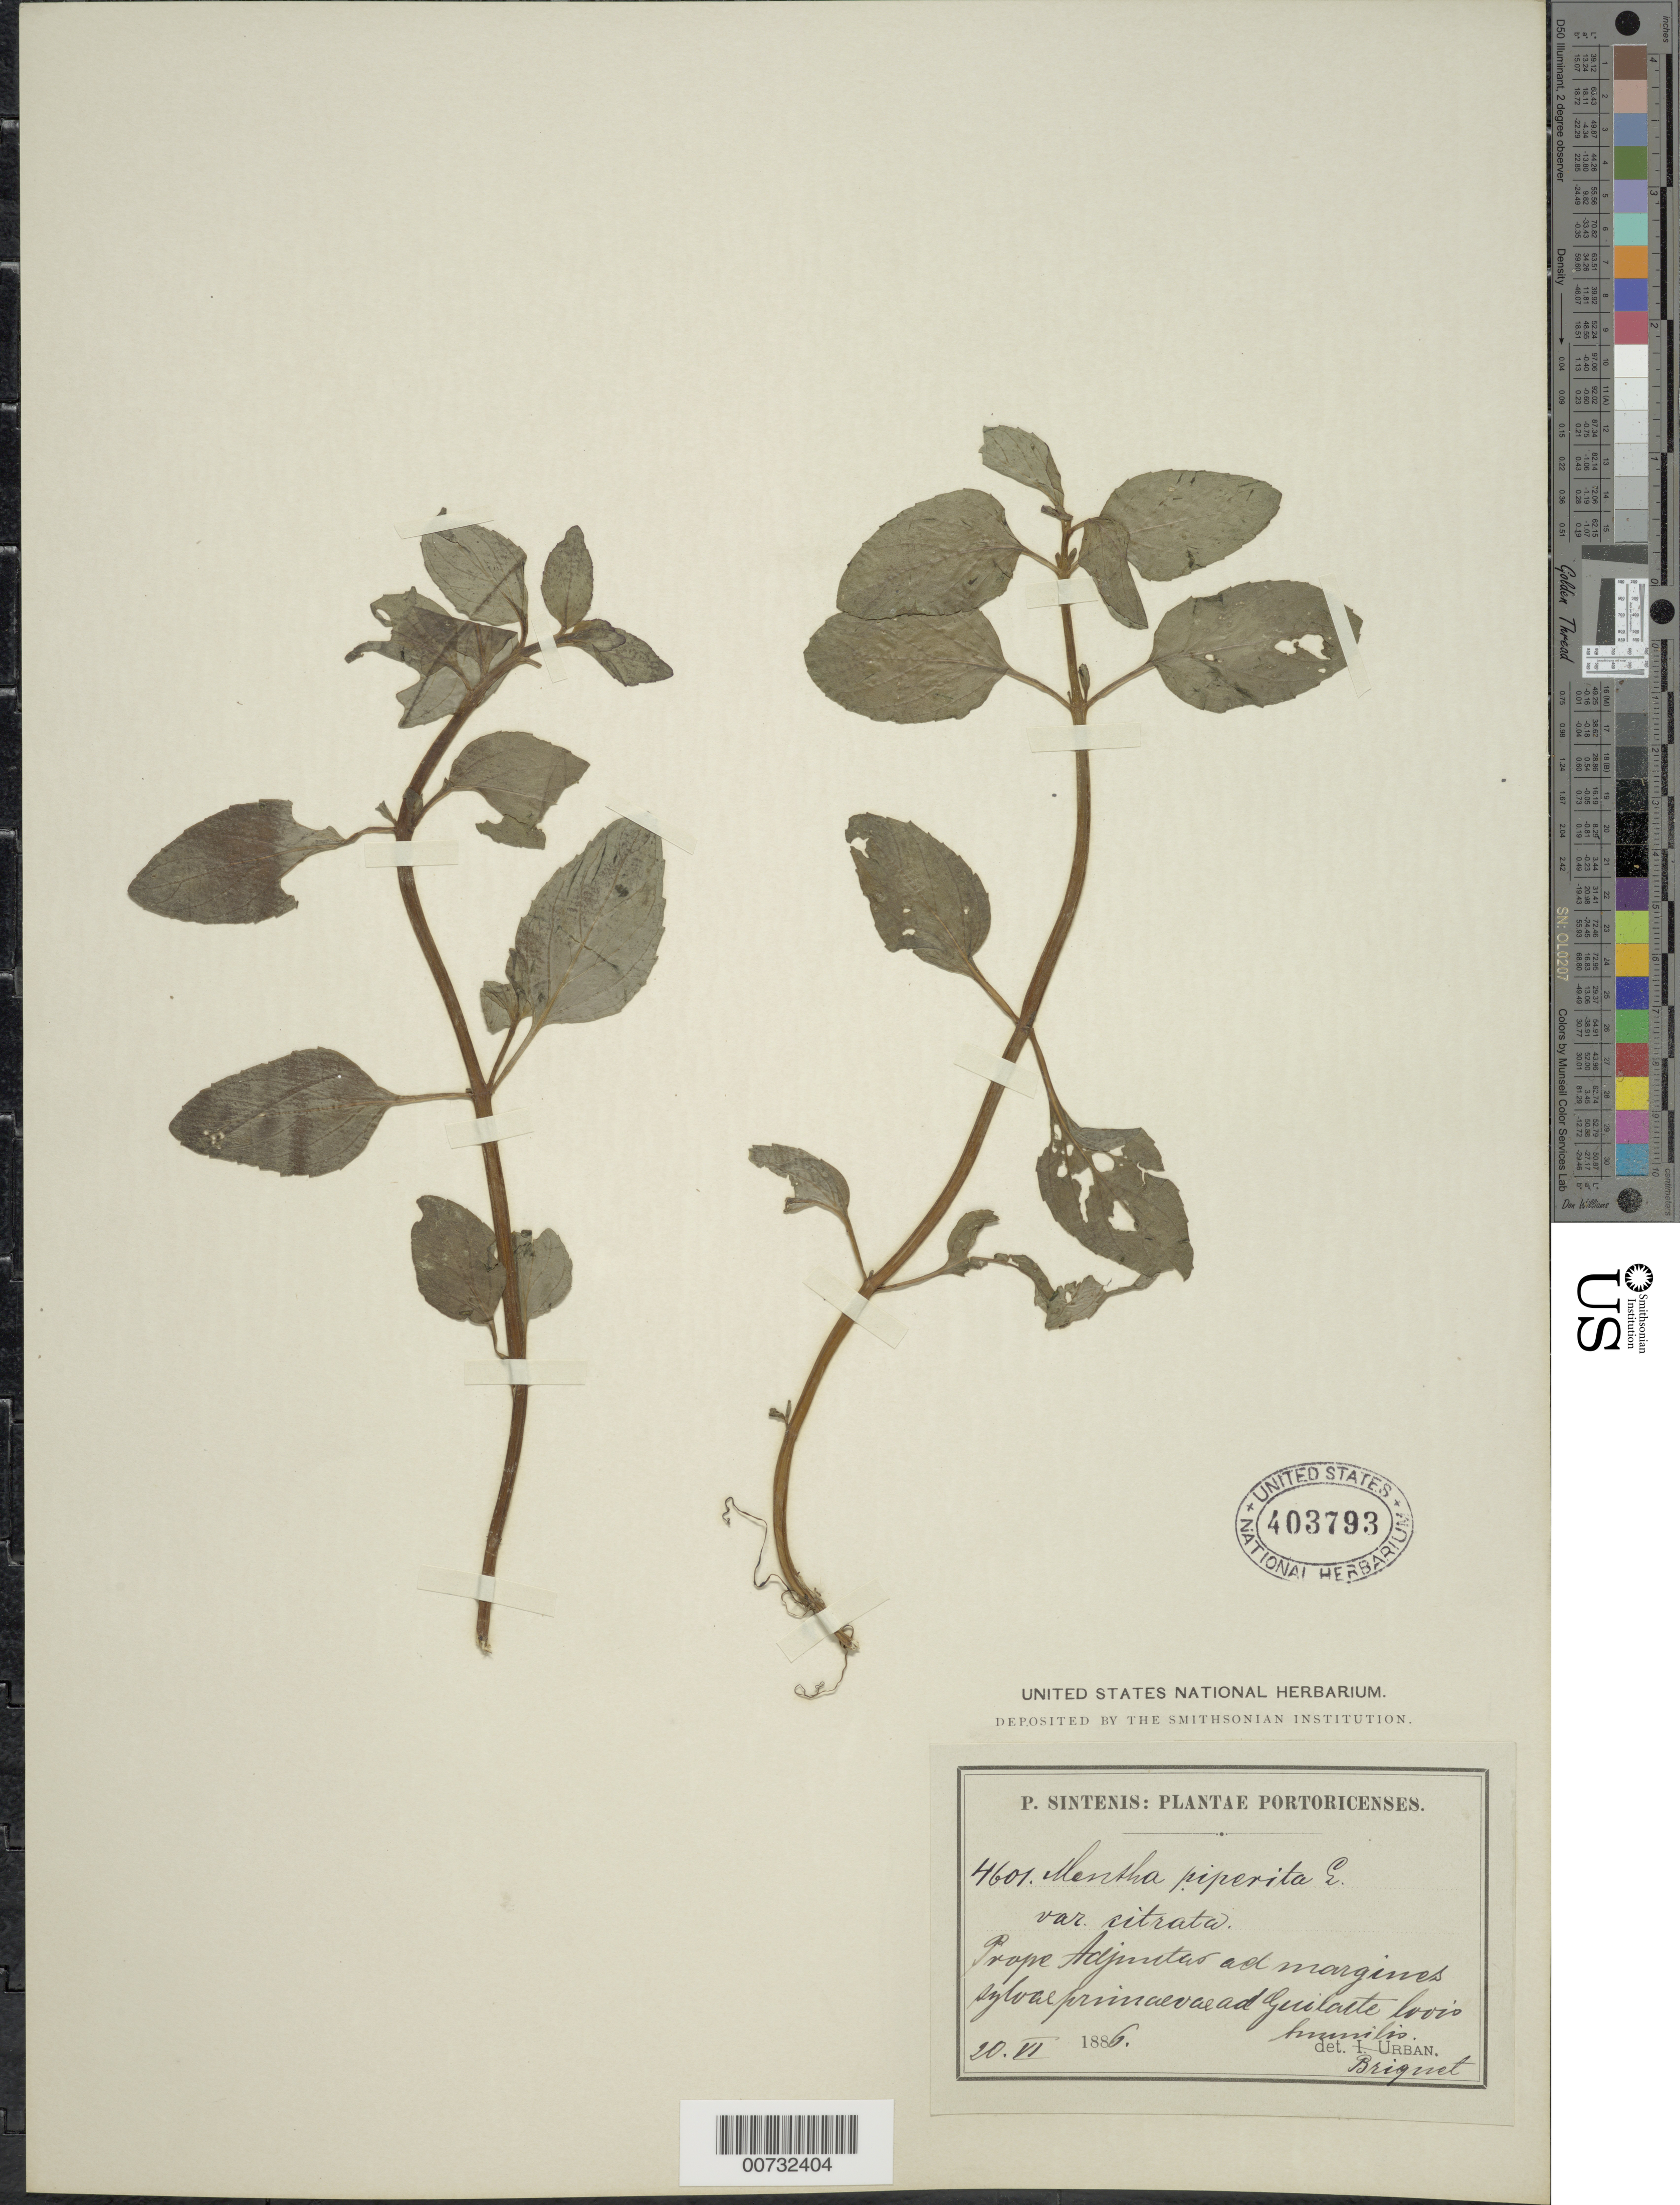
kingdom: Plantae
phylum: Tracheophyta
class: Magnoliopsida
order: Lamiales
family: Lamiaceae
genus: Mentha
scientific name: Mentha x piperita var. citrata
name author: (Ehrh.) Briq.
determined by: Briguet, --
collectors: P. Sintenis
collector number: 4601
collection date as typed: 20 Jun 1886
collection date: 1886-06-20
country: Puerto Rico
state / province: Adjuntas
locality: Prope Adjuntas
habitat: Ad margines sylva primaevae ad Guilarte locis humilis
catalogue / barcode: US 403793